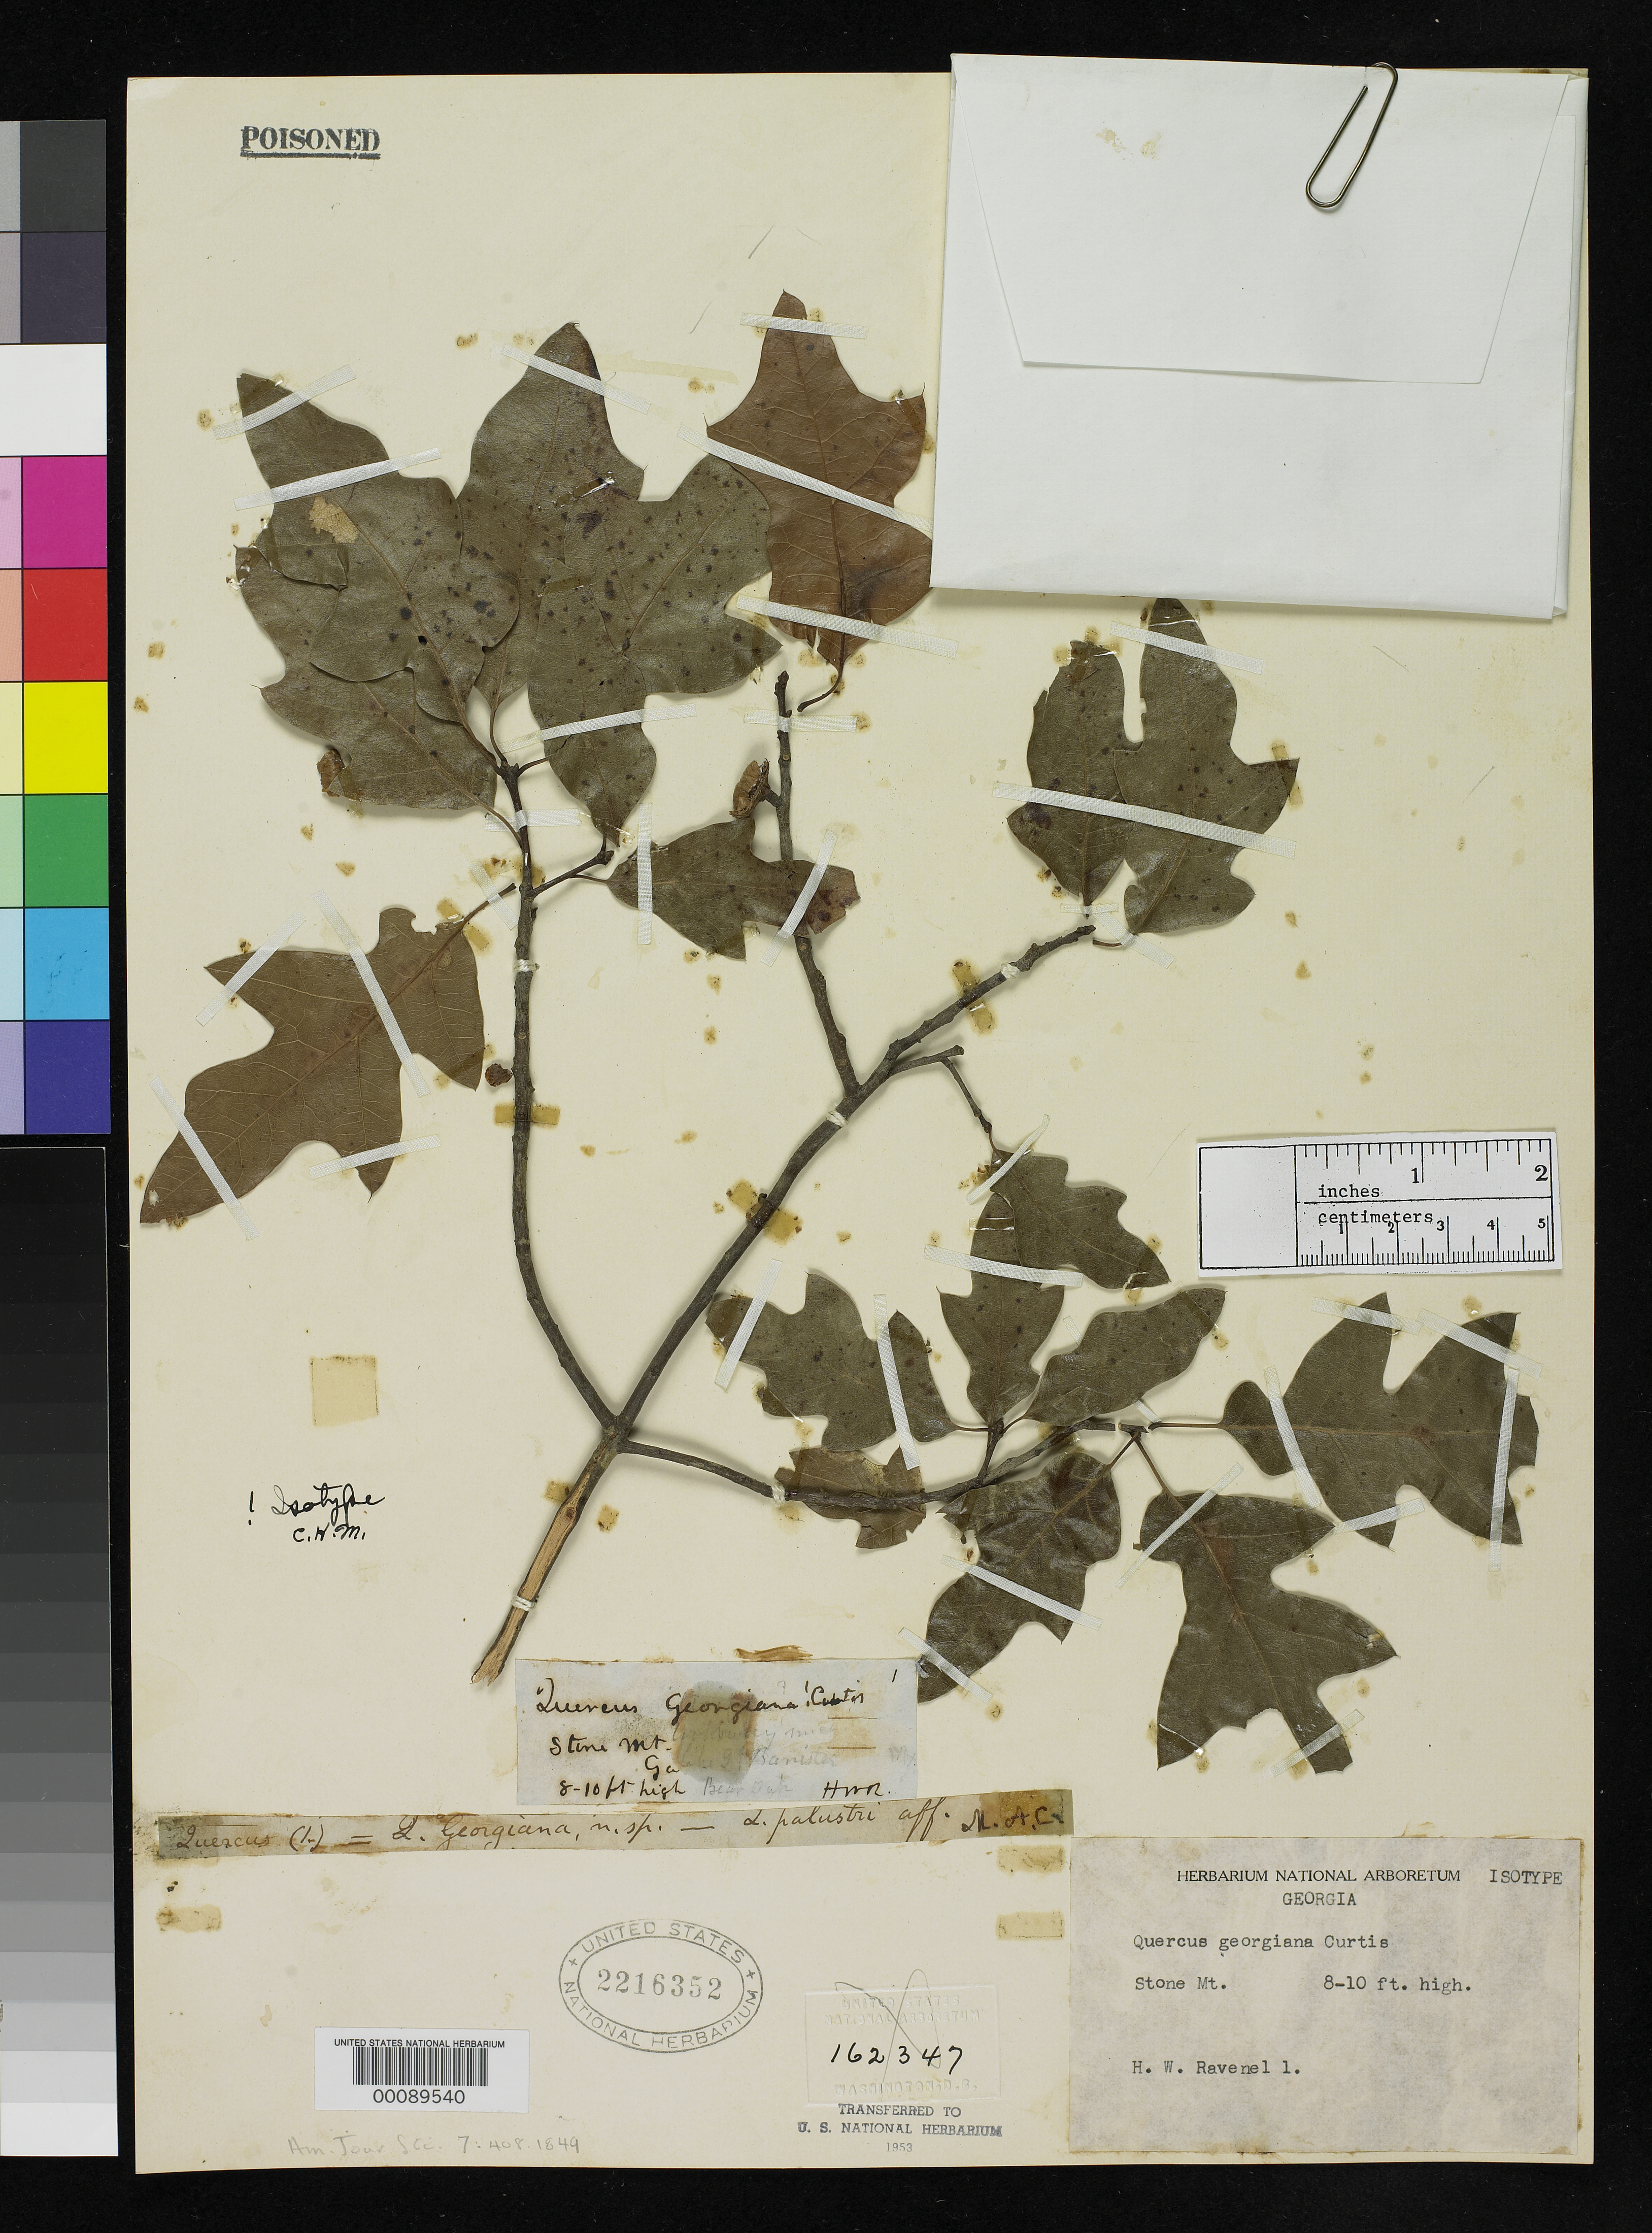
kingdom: Plantae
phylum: Tracheophyta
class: Magnoliopsida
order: Fagales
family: Fagaceae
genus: Quercus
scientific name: Quercus georgiana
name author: M.A. Curtis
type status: Isotype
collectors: H. Ravenel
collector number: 1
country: United States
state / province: Georgia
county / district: De Kalb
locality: Stone Mountain.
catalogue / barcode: US 2216352